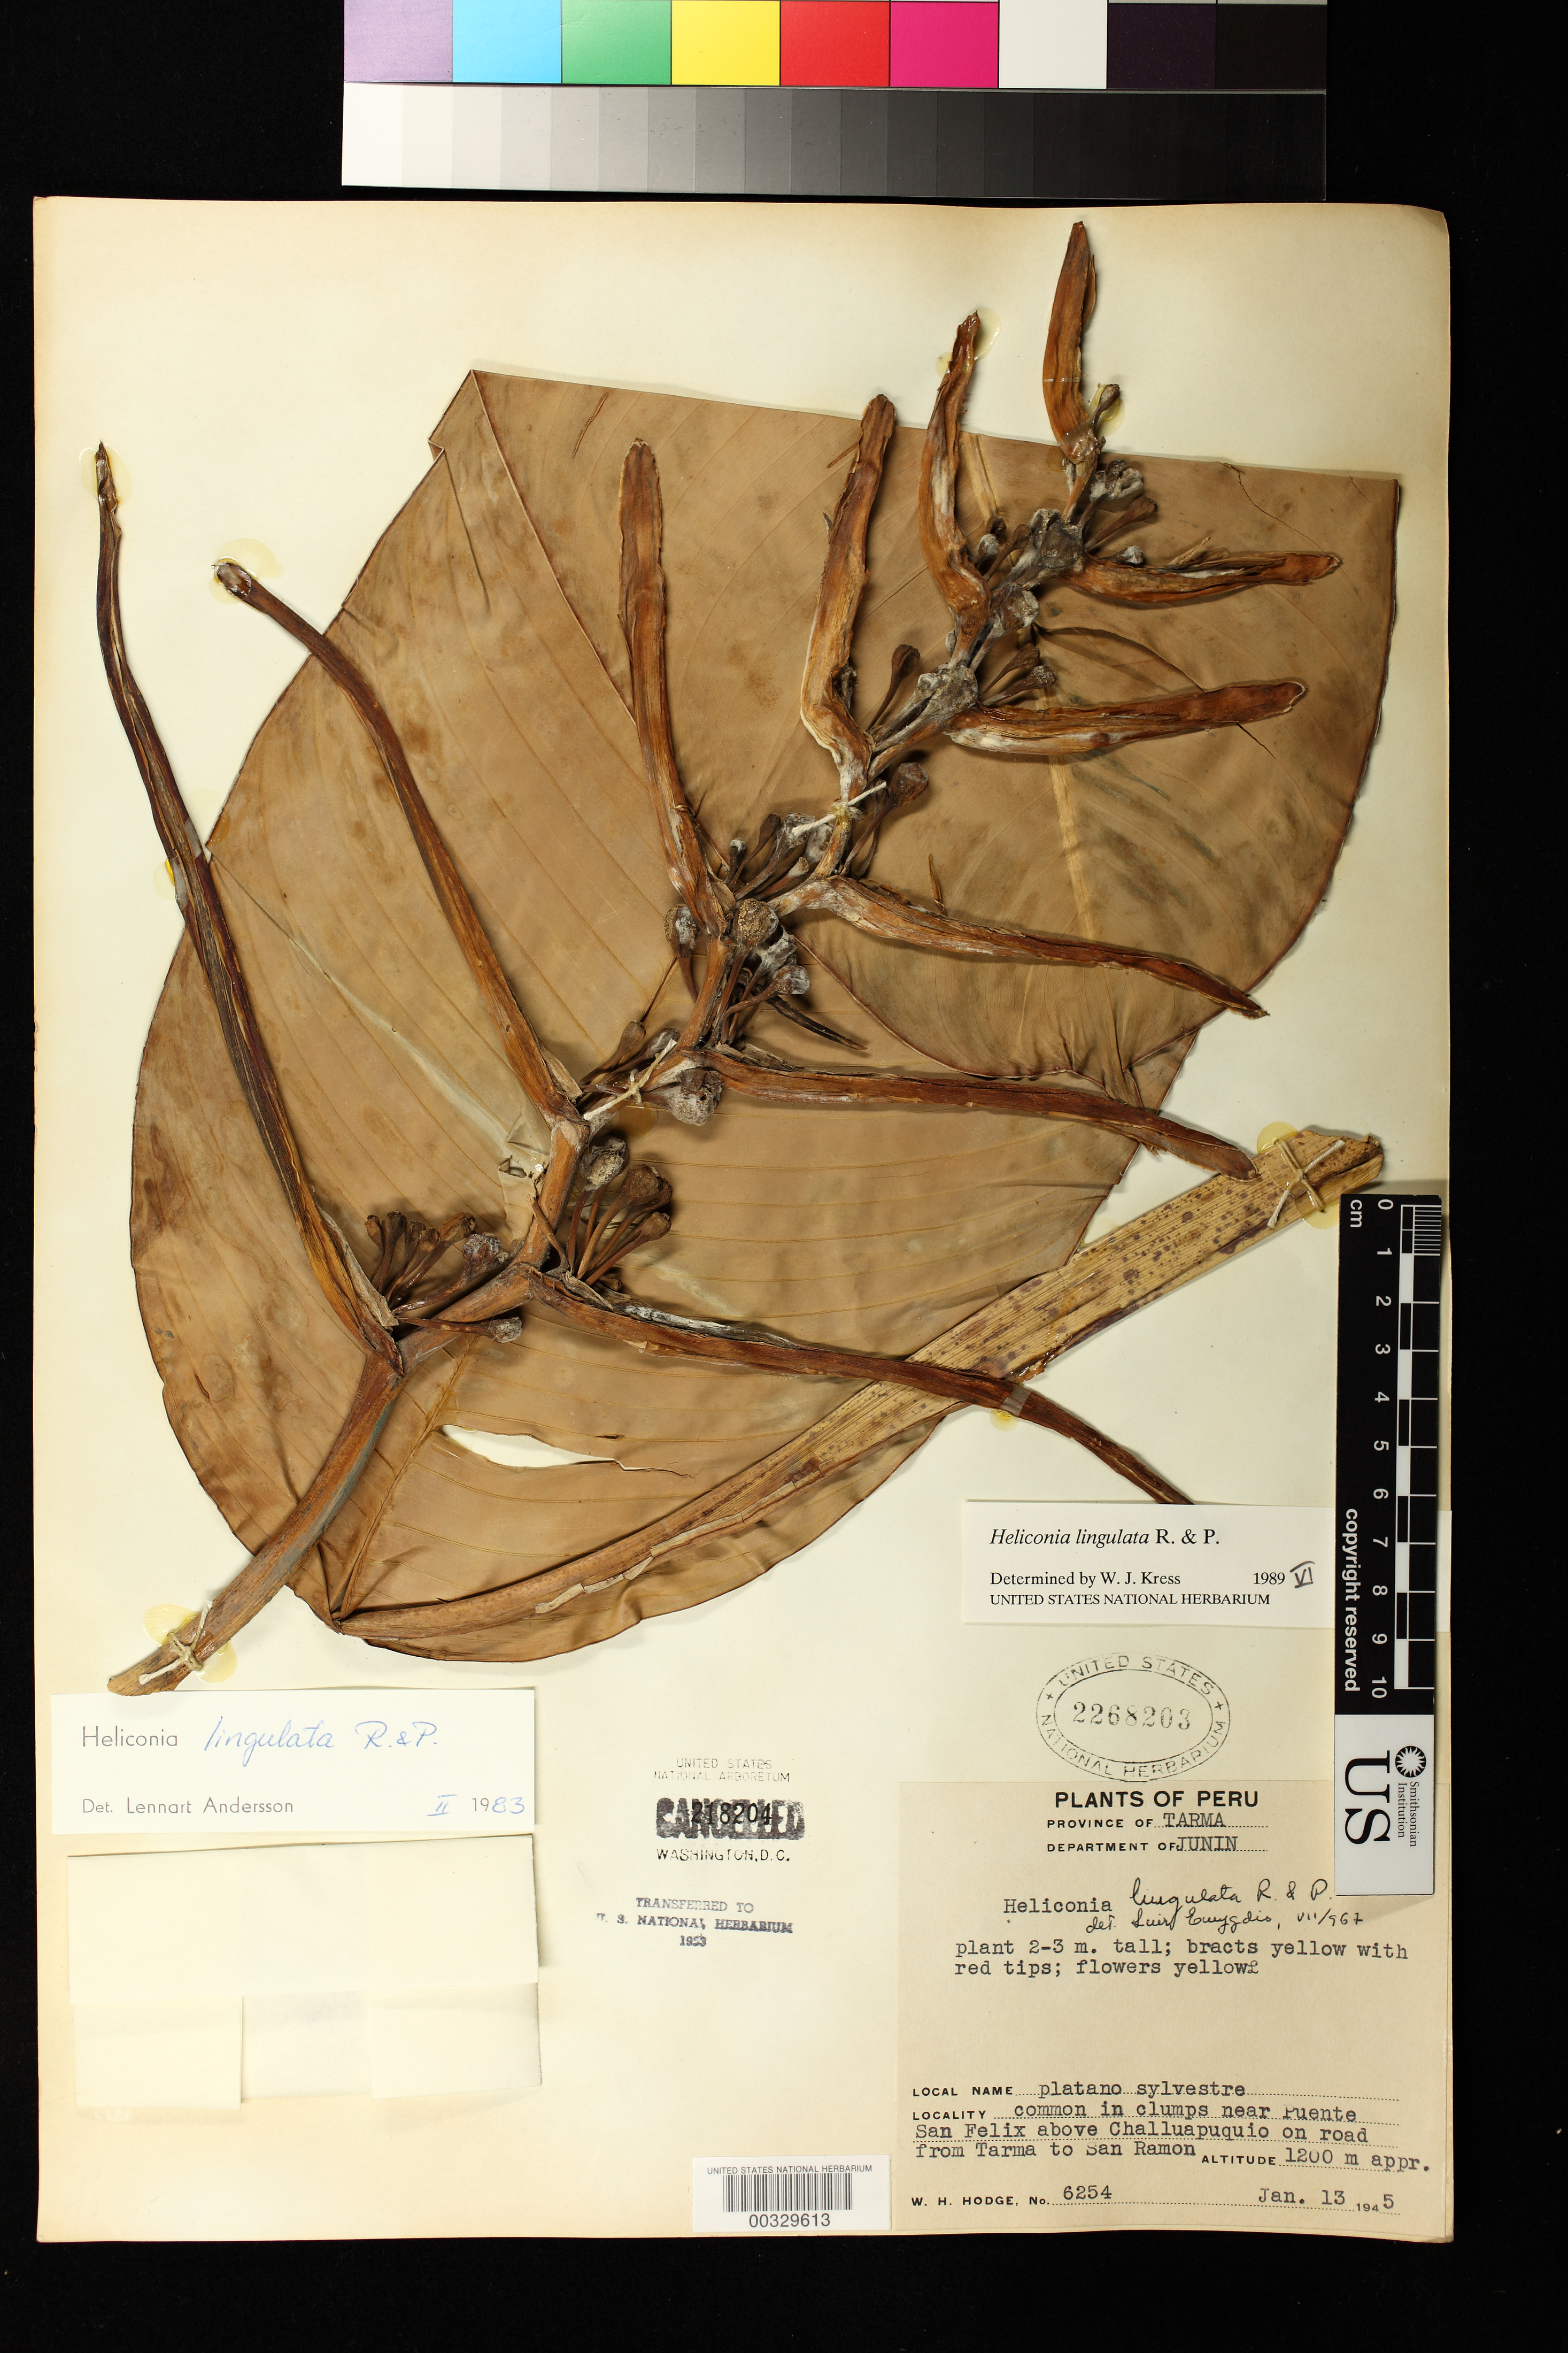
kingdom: Plantae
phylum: Tracheophyta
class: Liliopsida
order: Zingiberales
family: Heliconiaceae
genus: Heliconia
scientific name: Heliconia lingulata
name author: Ruiz & Pav.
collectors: W. Hodge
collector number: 6254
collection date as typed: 13 Jan 1945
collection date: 1945-01-13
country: Peru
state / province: Junín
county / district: Tarma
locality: Common in clumps near puente san felix above challuapuquio on road from tarma to san ramon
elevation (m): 1200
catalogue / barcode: US 2268203